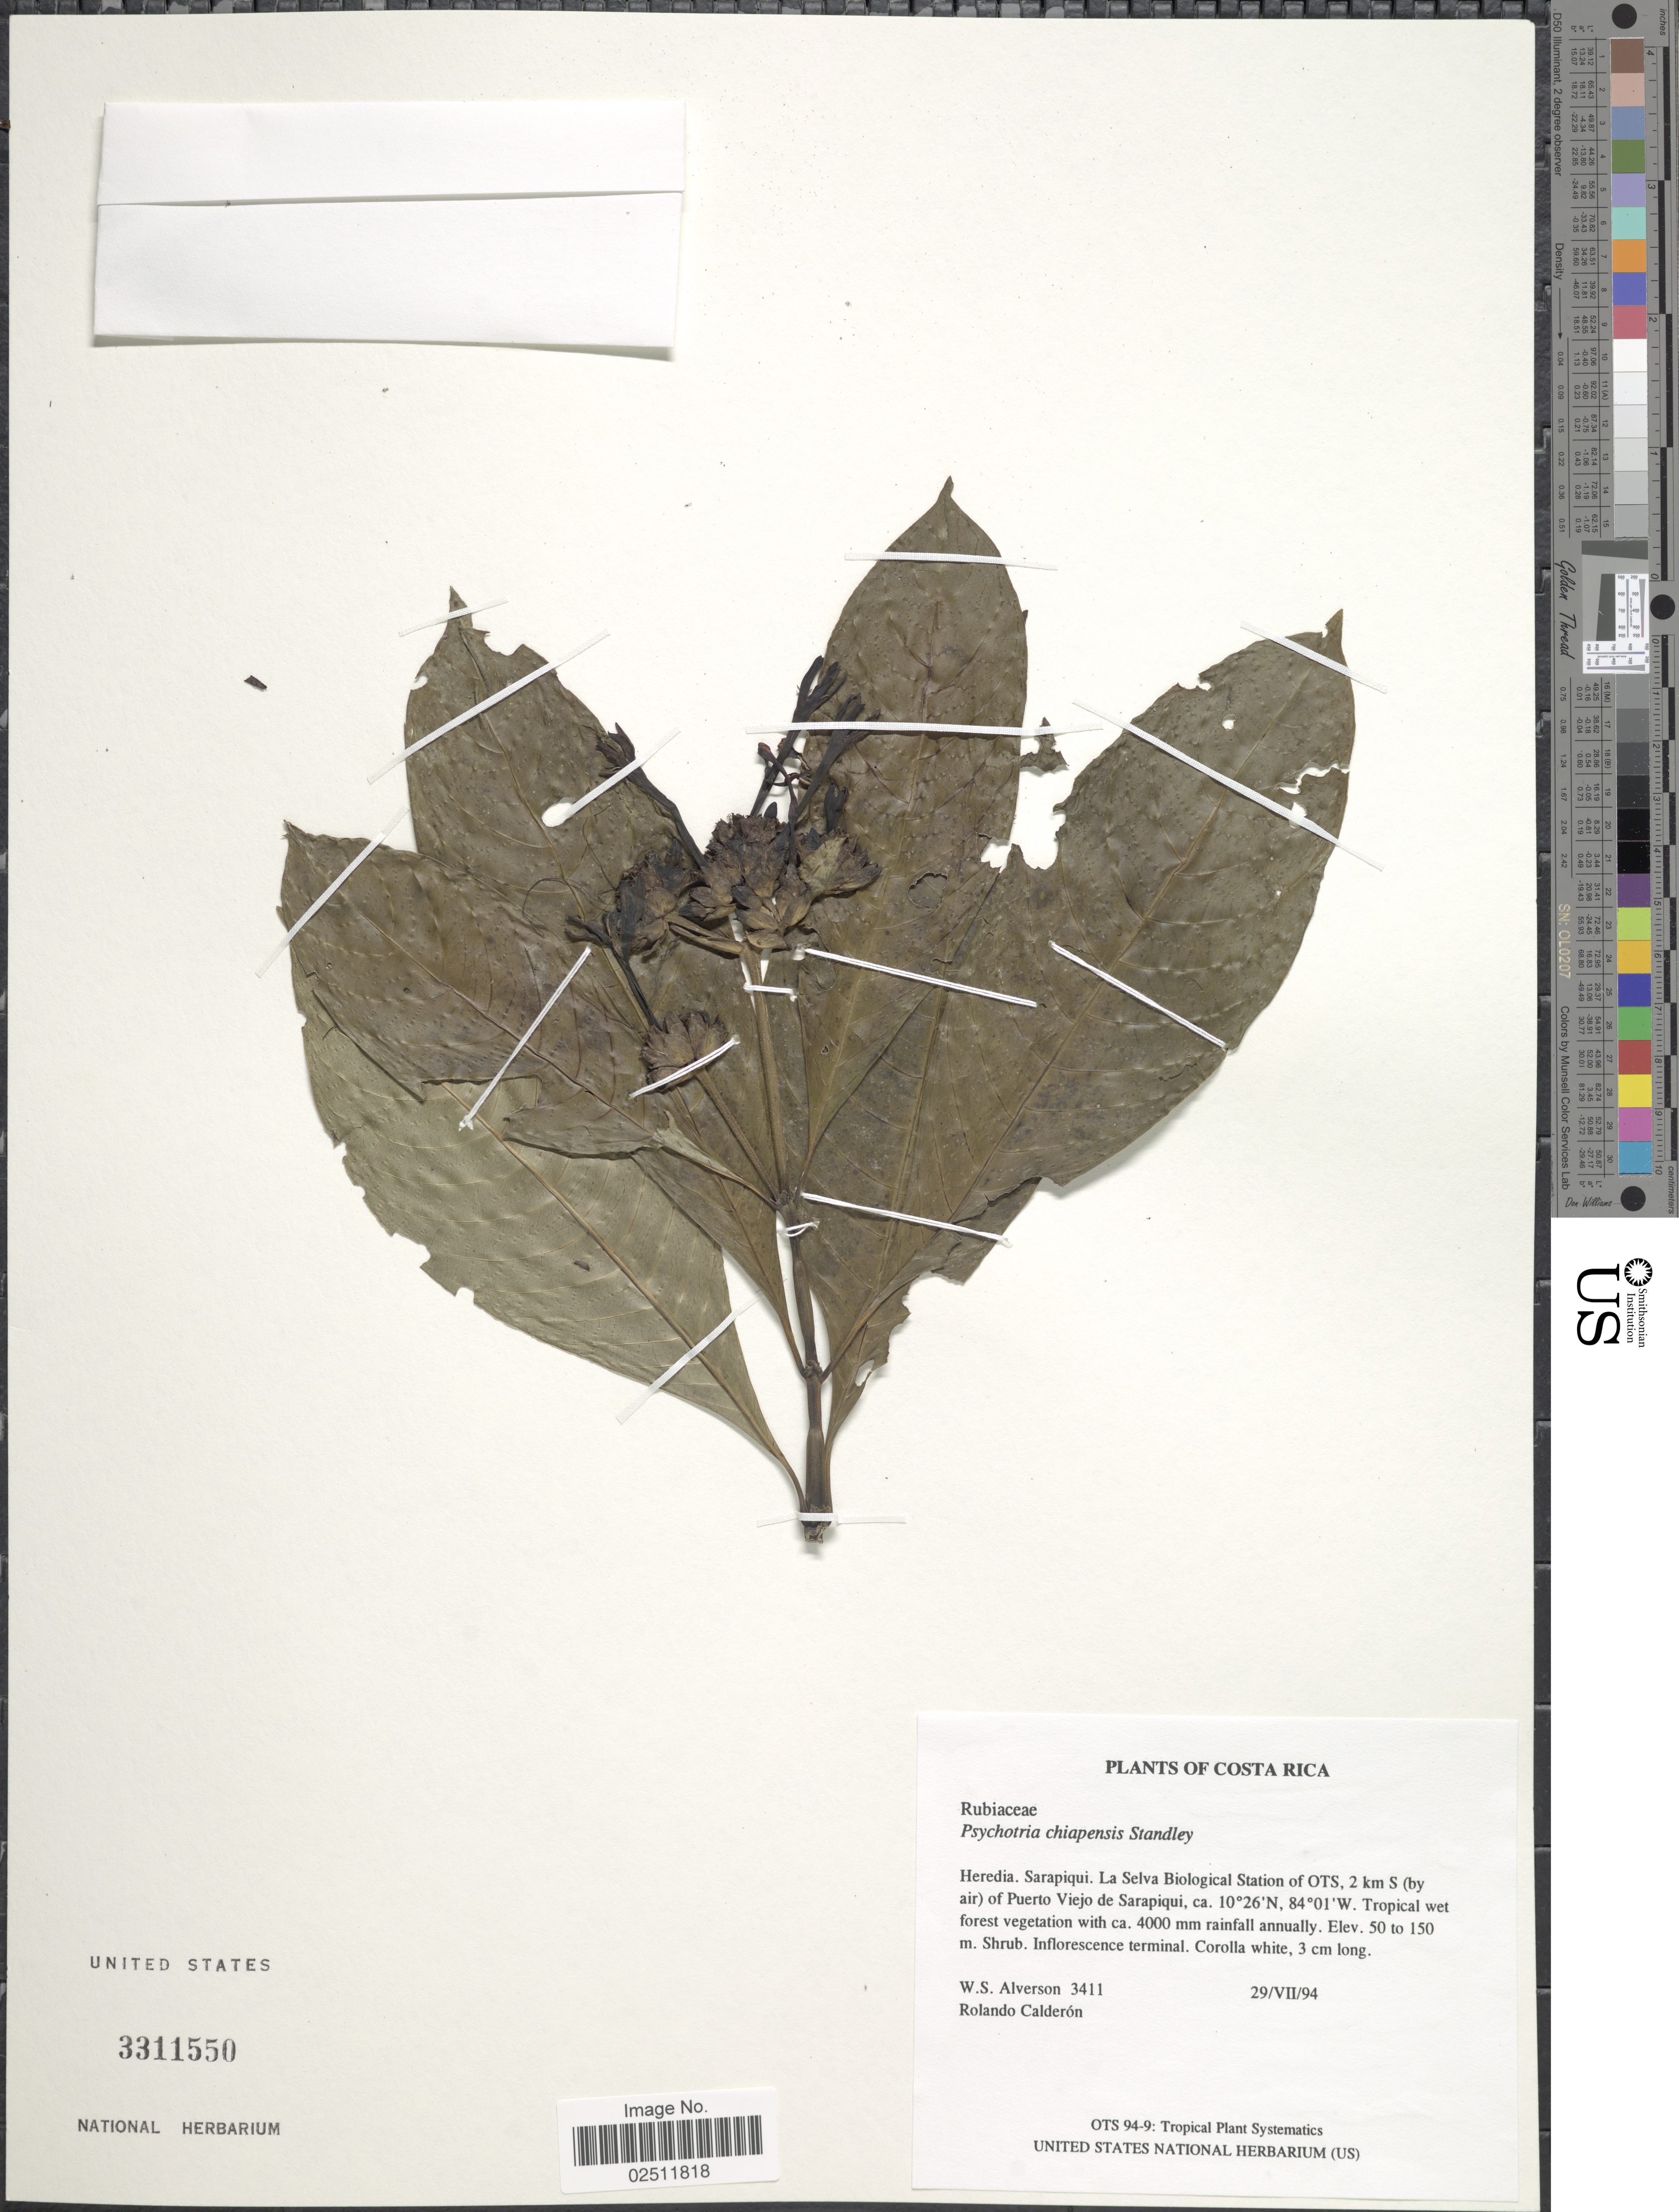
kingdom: Plantae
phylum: Tracheophyta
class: Magnoliopsida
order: Gentianales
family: Rubiaceae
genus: Psychotria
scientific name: Psychotria chiapensis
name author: Standl.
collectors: W. S. Alverson & R. Calderón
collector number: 3411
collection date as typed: Transcribed d/m/y: 29/7/94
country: Costa Rica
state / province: Heredia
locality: Sarapiqui. La Selva Biological Station of OTS, 2 km S (by air) of Puerto Viejo de Sarapiqui.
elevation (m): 50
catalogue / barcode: US 3311550